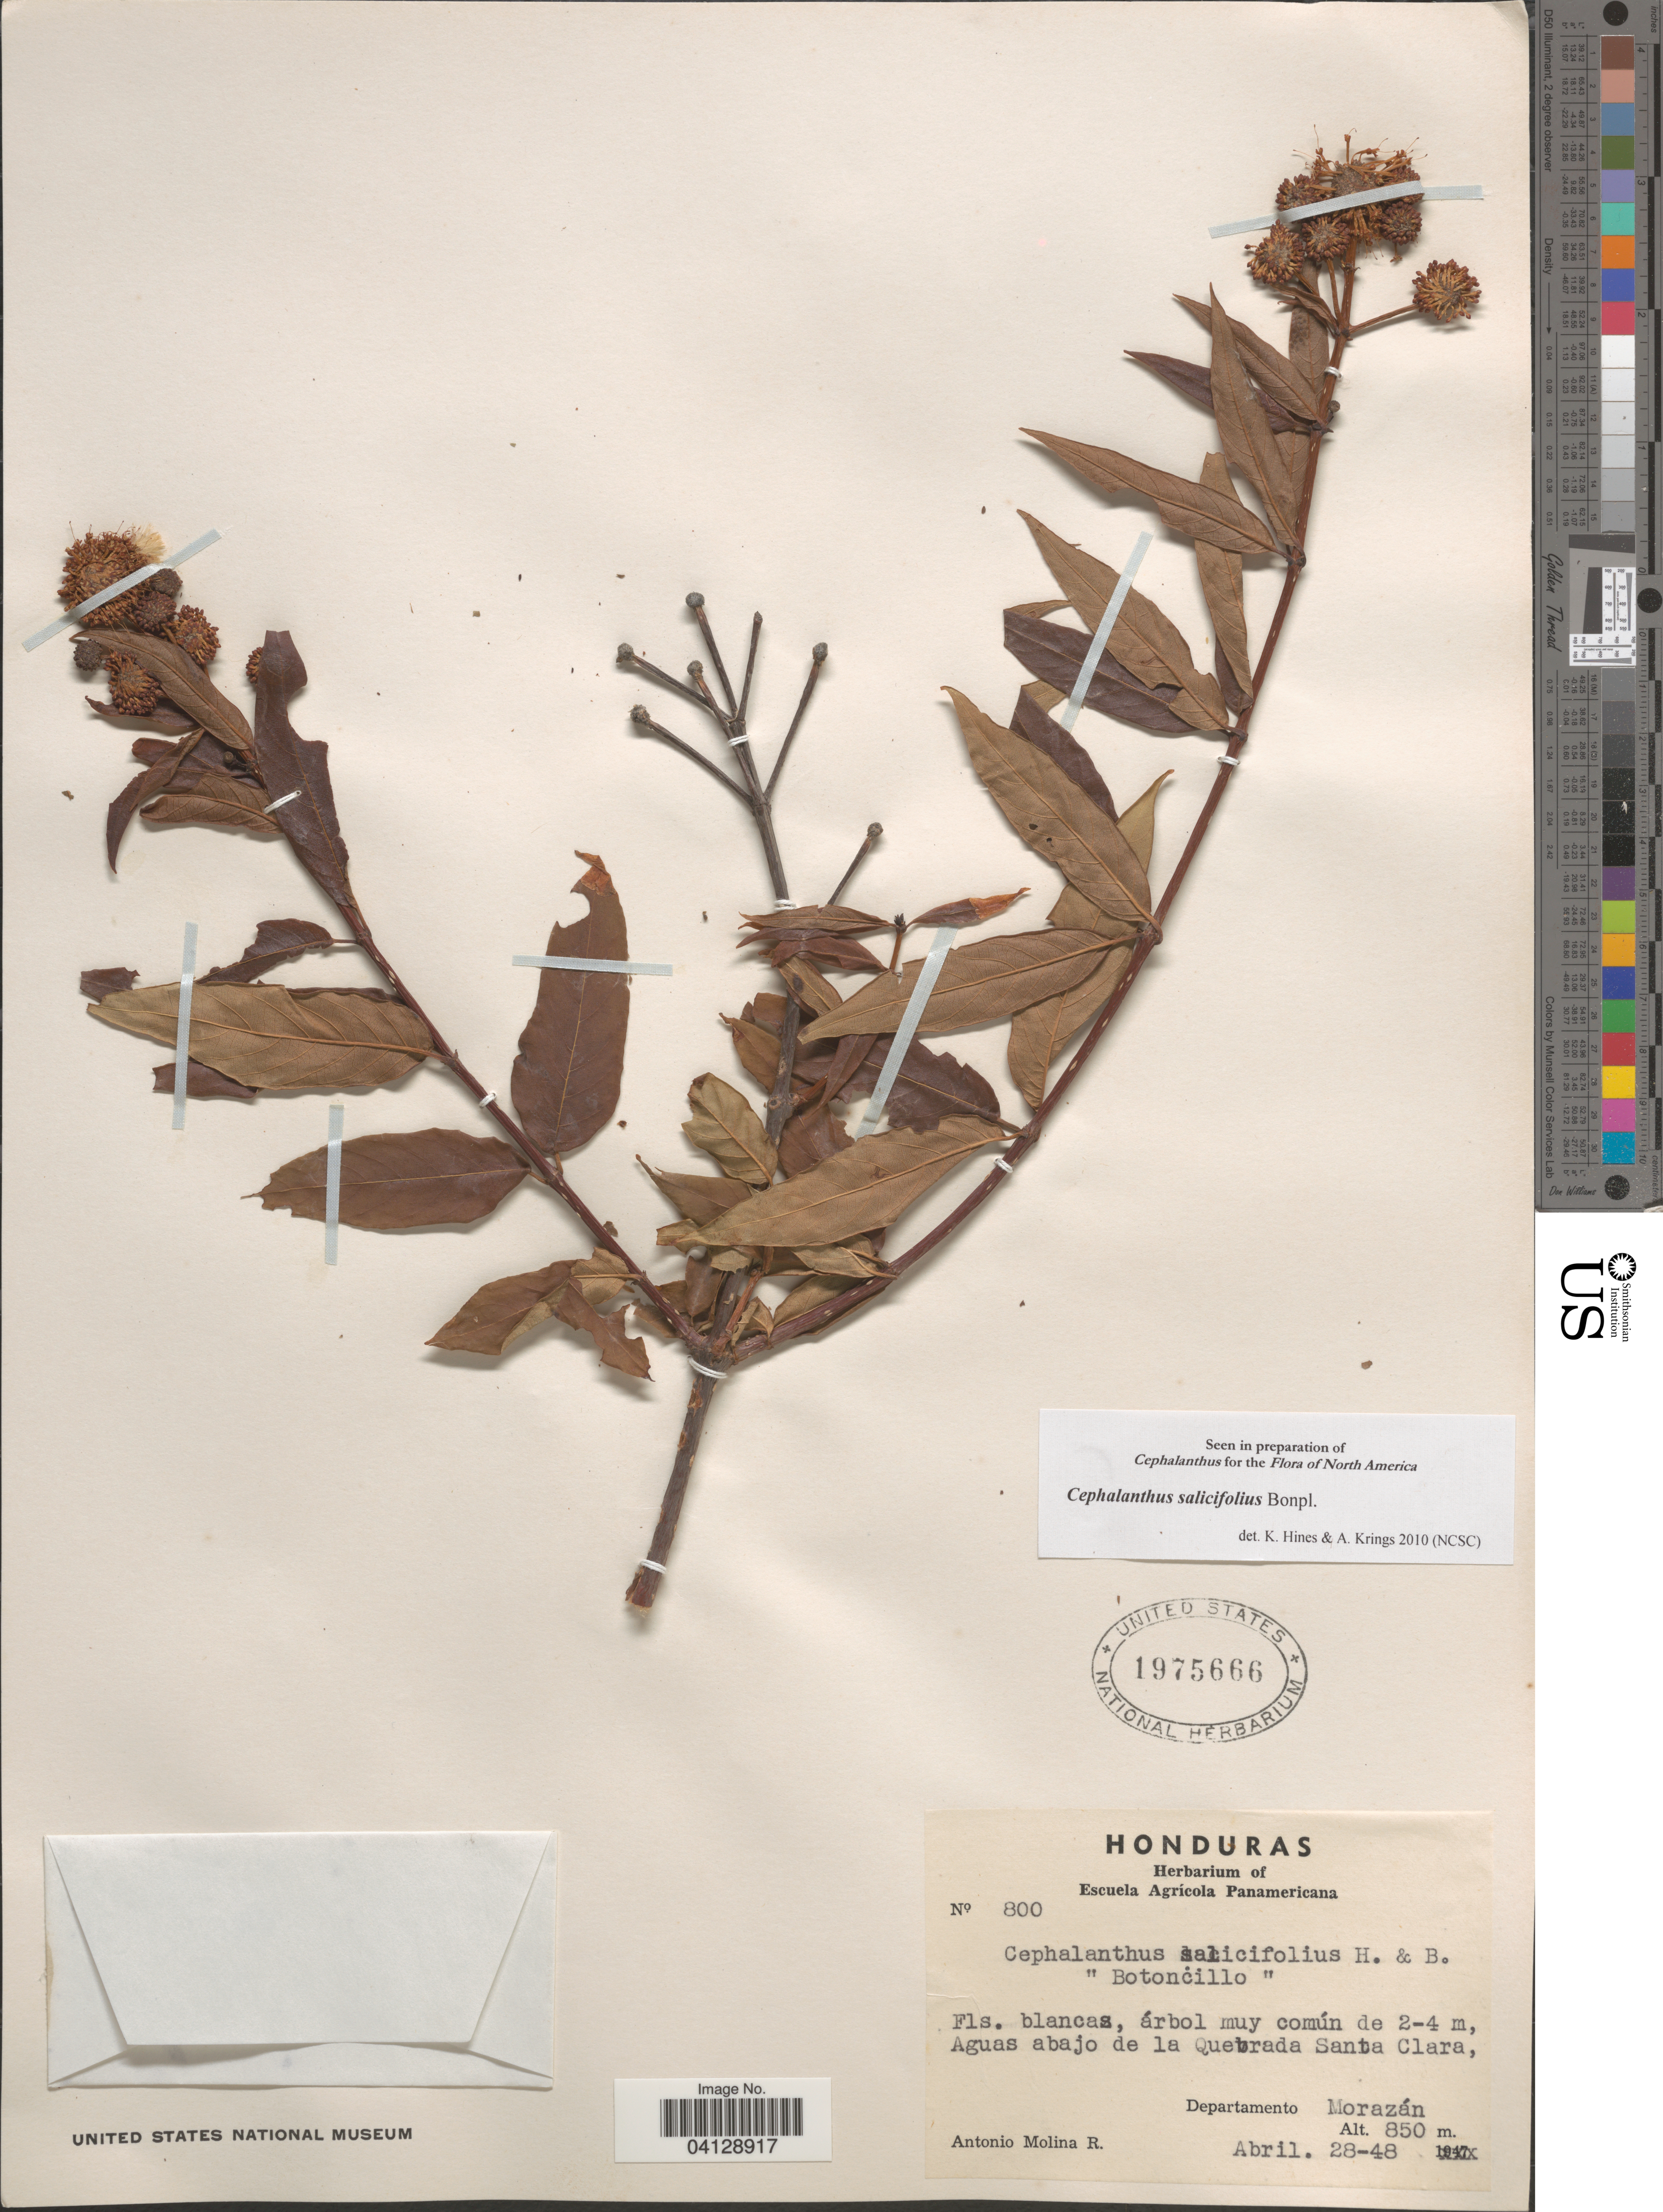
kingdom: Plantae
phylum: Tracheophyta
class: Magnoliopsida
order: Gentianales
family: Rubiaceae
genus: Cephalanthus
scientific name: Cephalanthus salicifolius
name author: Bonpl.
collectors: A. Molina R.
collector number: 800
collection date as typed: Transcribed d/m/y: 28/4/48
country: Honduras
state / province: Fco. Morazán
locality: Aguas abajo de la Quebrada Santa Clara, Departamento Morazán.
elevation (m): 850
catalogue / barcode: US 1975666